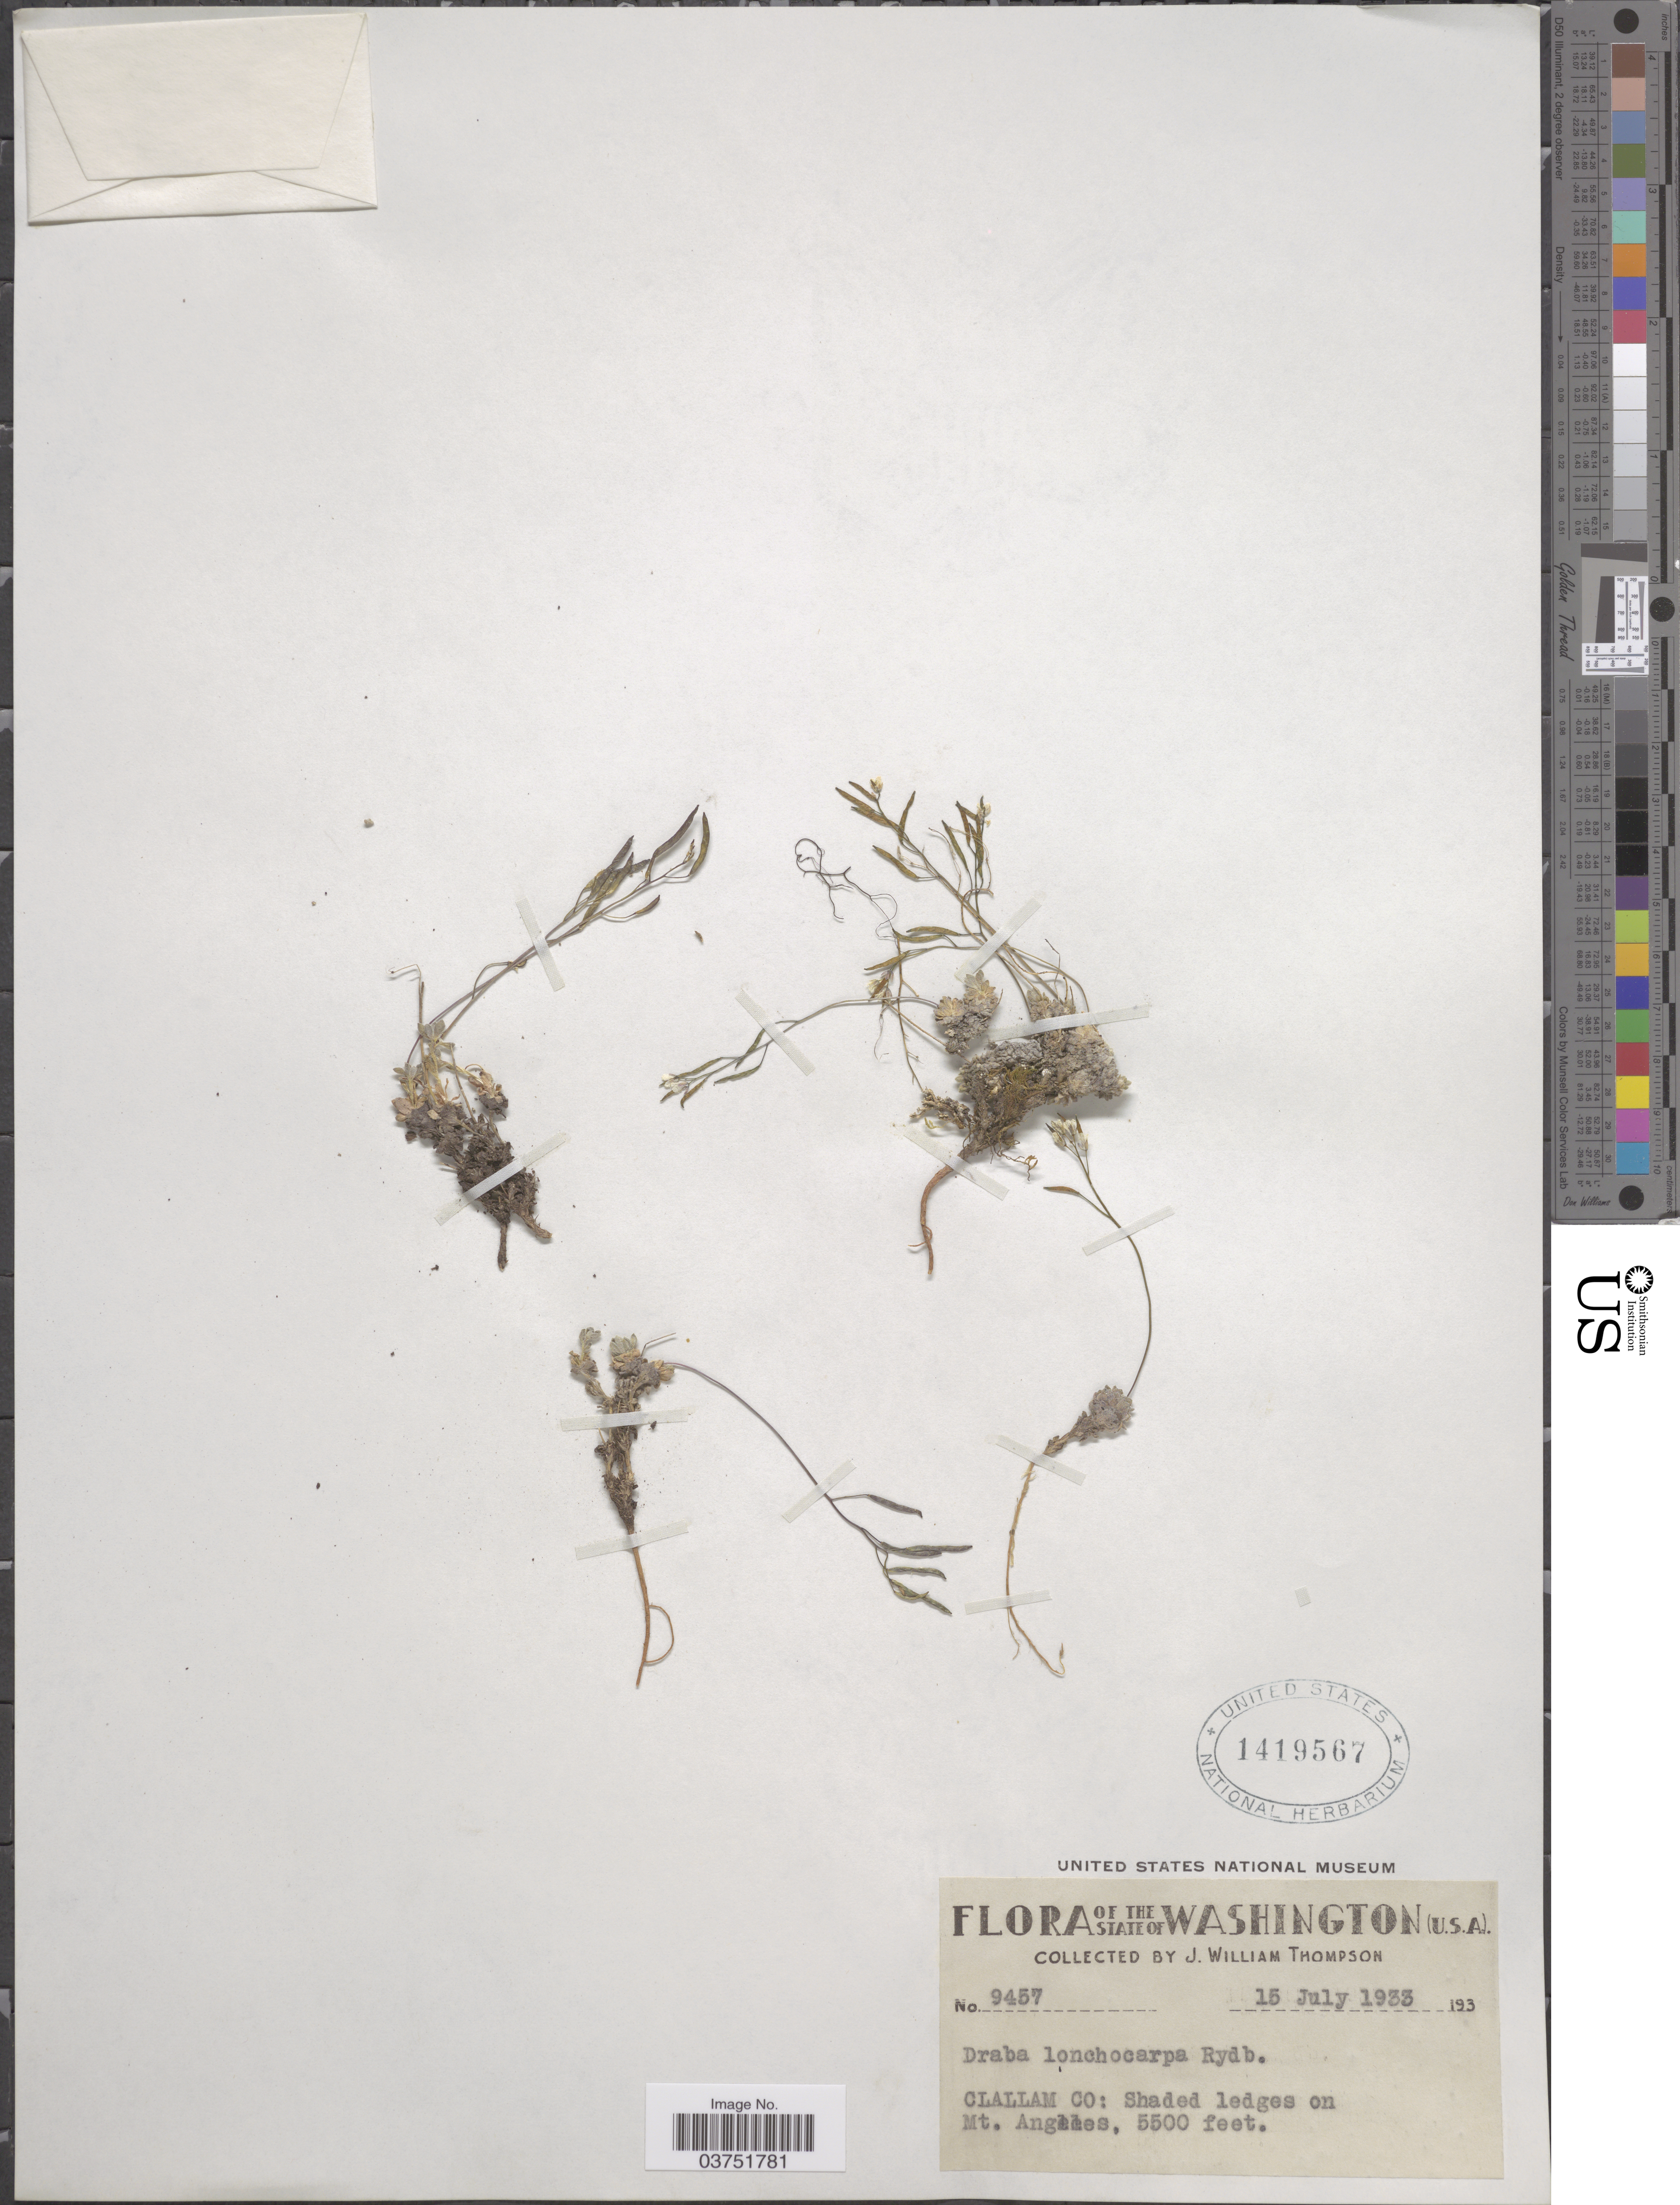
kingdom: Plantae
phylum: Tracheophyta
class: Magnoliopsida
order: Brassicales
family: Brassicaceae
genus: Draba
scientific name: Draba lonchocarpa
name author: Rydb.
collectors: J. W. Thompson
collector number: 9457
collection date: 1933-07-15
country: United States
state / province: Washington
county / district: Clallam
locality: Clallam Co: Shaded ledges on Mt. Angelles.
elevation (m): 1676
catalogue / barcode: US 1419567